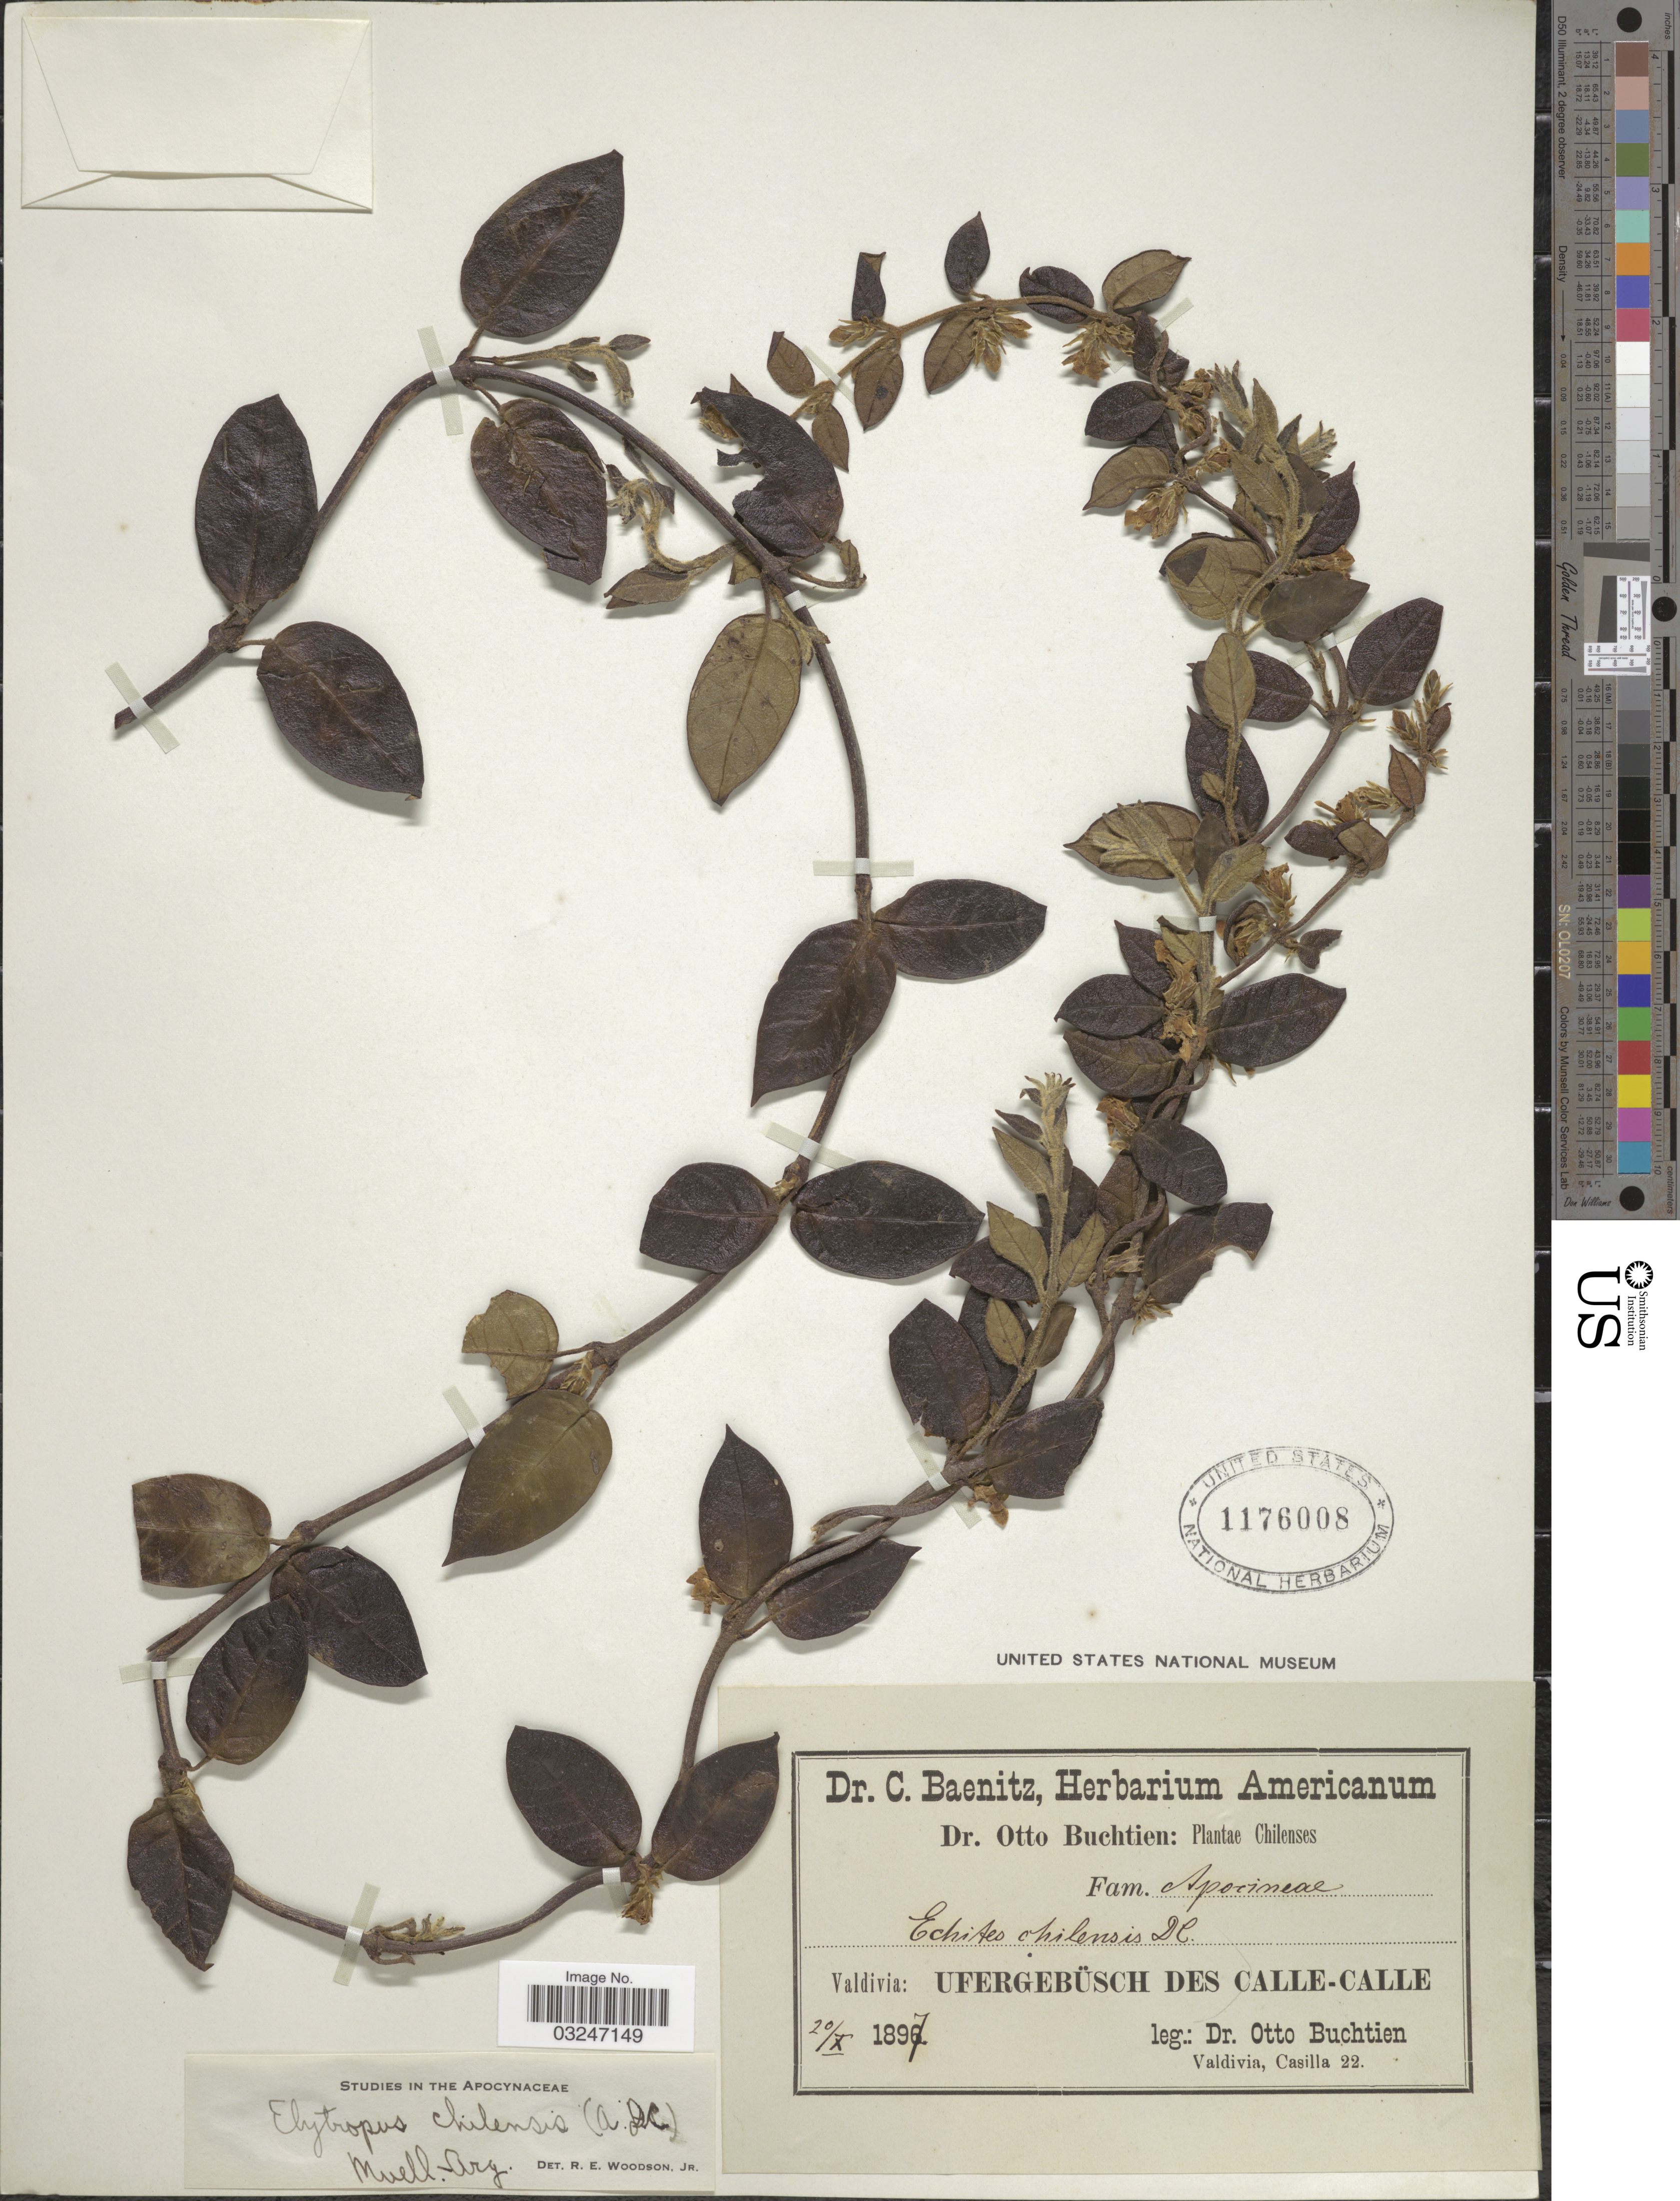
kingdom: Plantae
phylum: Tracheophyta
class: Magnoliopsida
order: Gentianales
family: Apocynaceae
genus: Elytropus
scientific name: Elytropus chilensis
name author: (A. DC.) Müll. Arg.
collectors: O. Buchtien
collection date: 1897-10-20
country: Chile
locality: Valdivia: Ufergebüsch des Calle-Calle.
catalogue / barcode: US 1176008